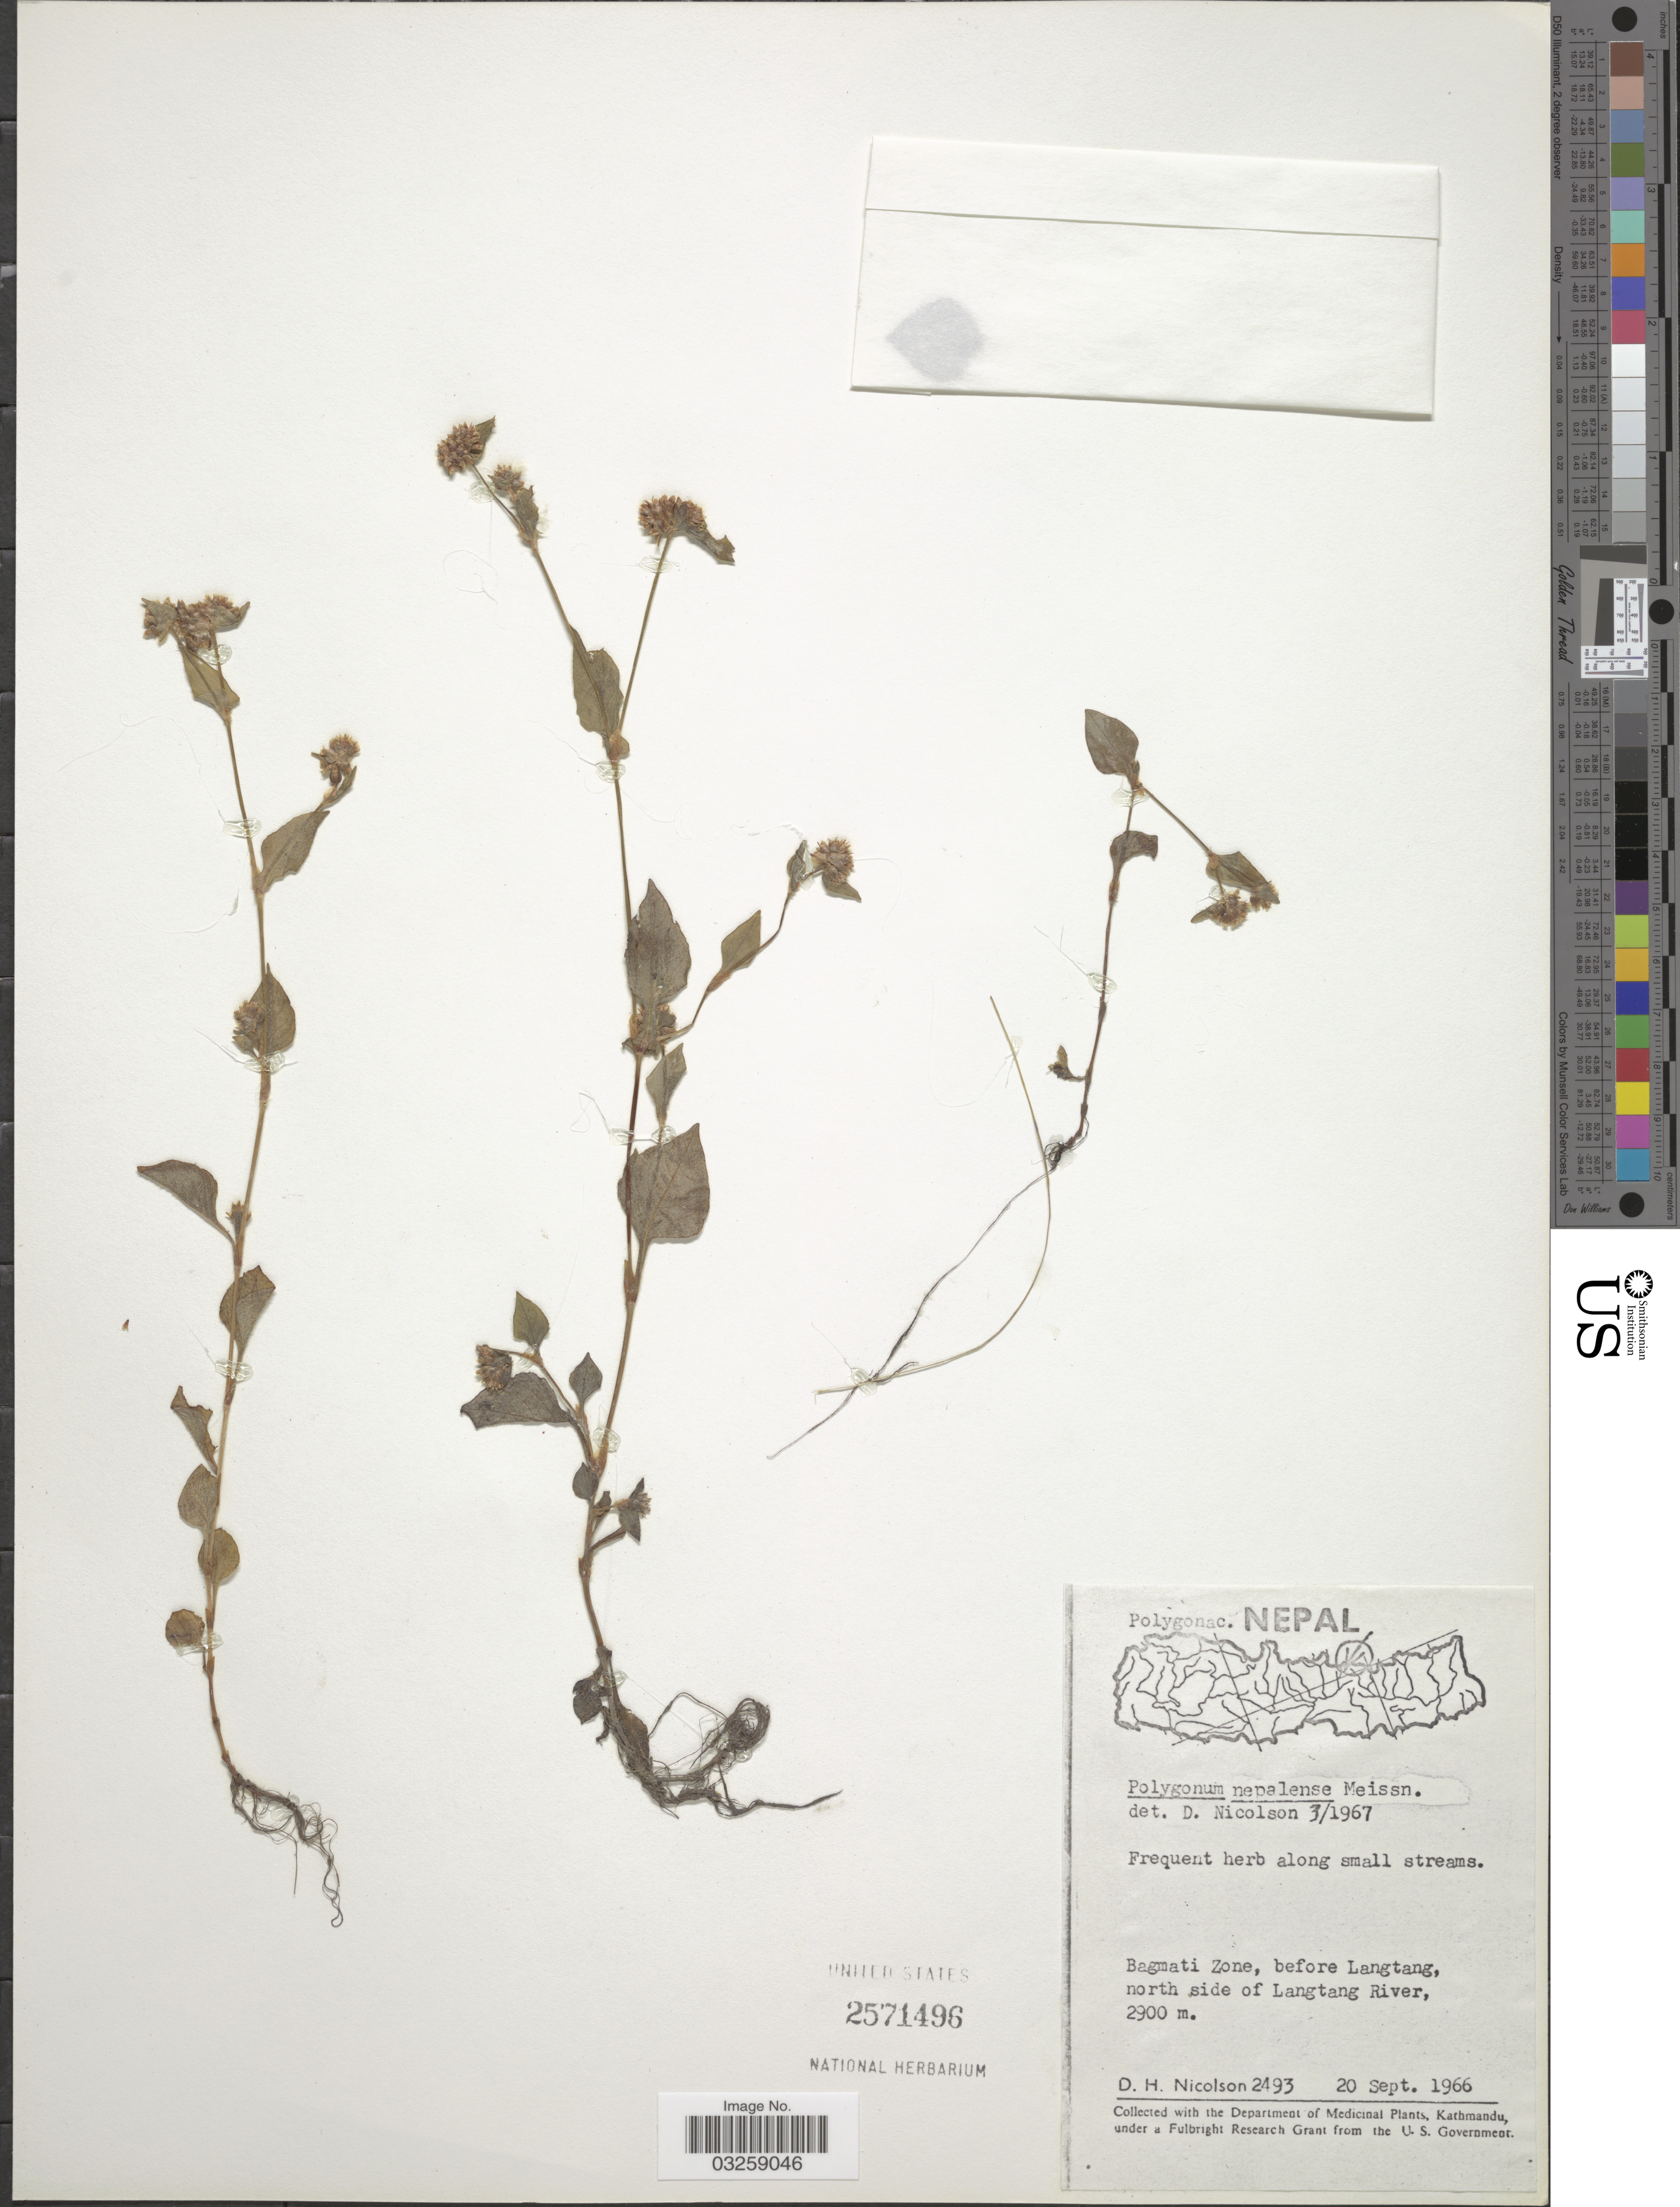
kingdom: Plantae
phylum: Tracheophyta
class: Magnoliopsida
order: Caryophyllales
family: Polygonaceae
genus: Polygonum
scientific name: Polygonum nepalense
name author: Meisn.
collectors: D. H. Nicolson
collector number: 2493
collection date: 1966-09-20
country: Nepal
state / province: Bagmati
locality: Bagmati Zone, before Langtang, north side of Langtang River.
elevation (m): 2900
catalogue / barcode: US 2571496